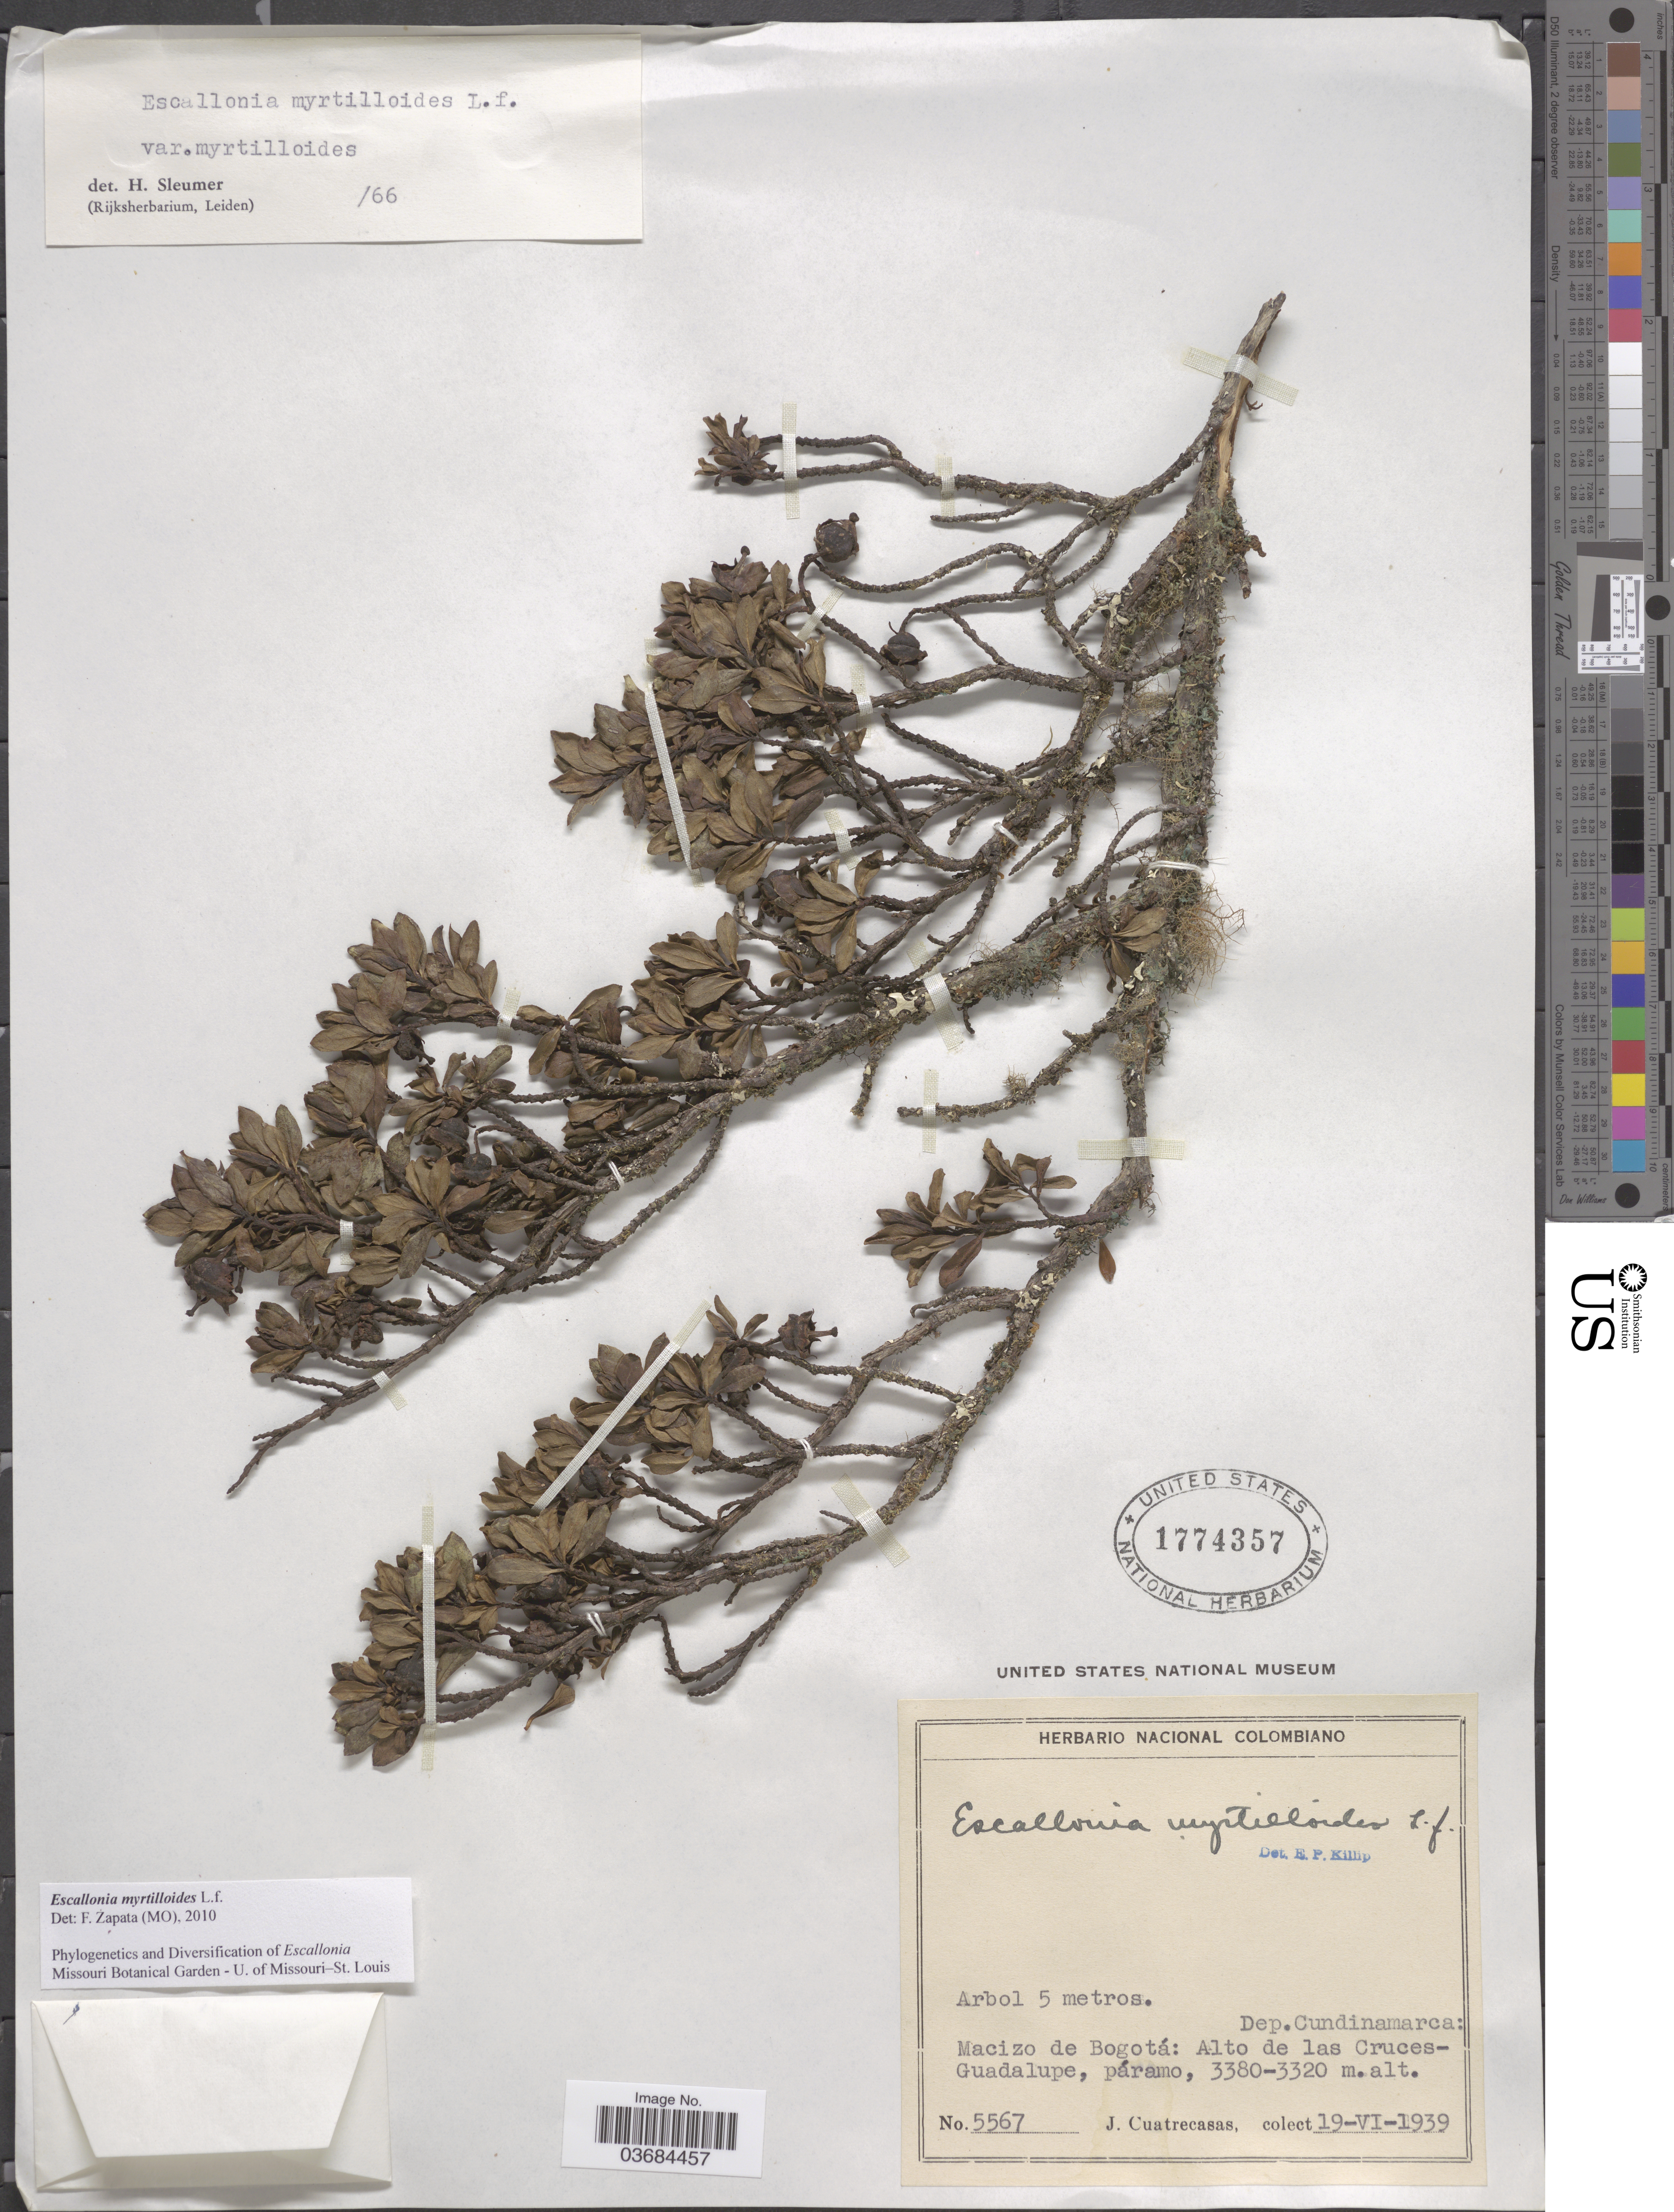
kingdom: Plantae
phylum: Tracheophyta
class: Magnoliopsida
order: Escalloniales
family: Escalloniaceae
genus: Escallonia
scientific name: Escallonia myrtilloides var. myrtilloides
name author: L. f.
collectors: J. Cuatrecasas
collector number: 5567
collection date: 1939-06-19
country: Colombia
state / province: Cundinamarca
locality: Dep. Cundinamarca: Macizo de Bogotá: Alto de las Cruces-Guadalupe, páramo.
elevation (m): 3320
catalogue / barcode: US 1774357